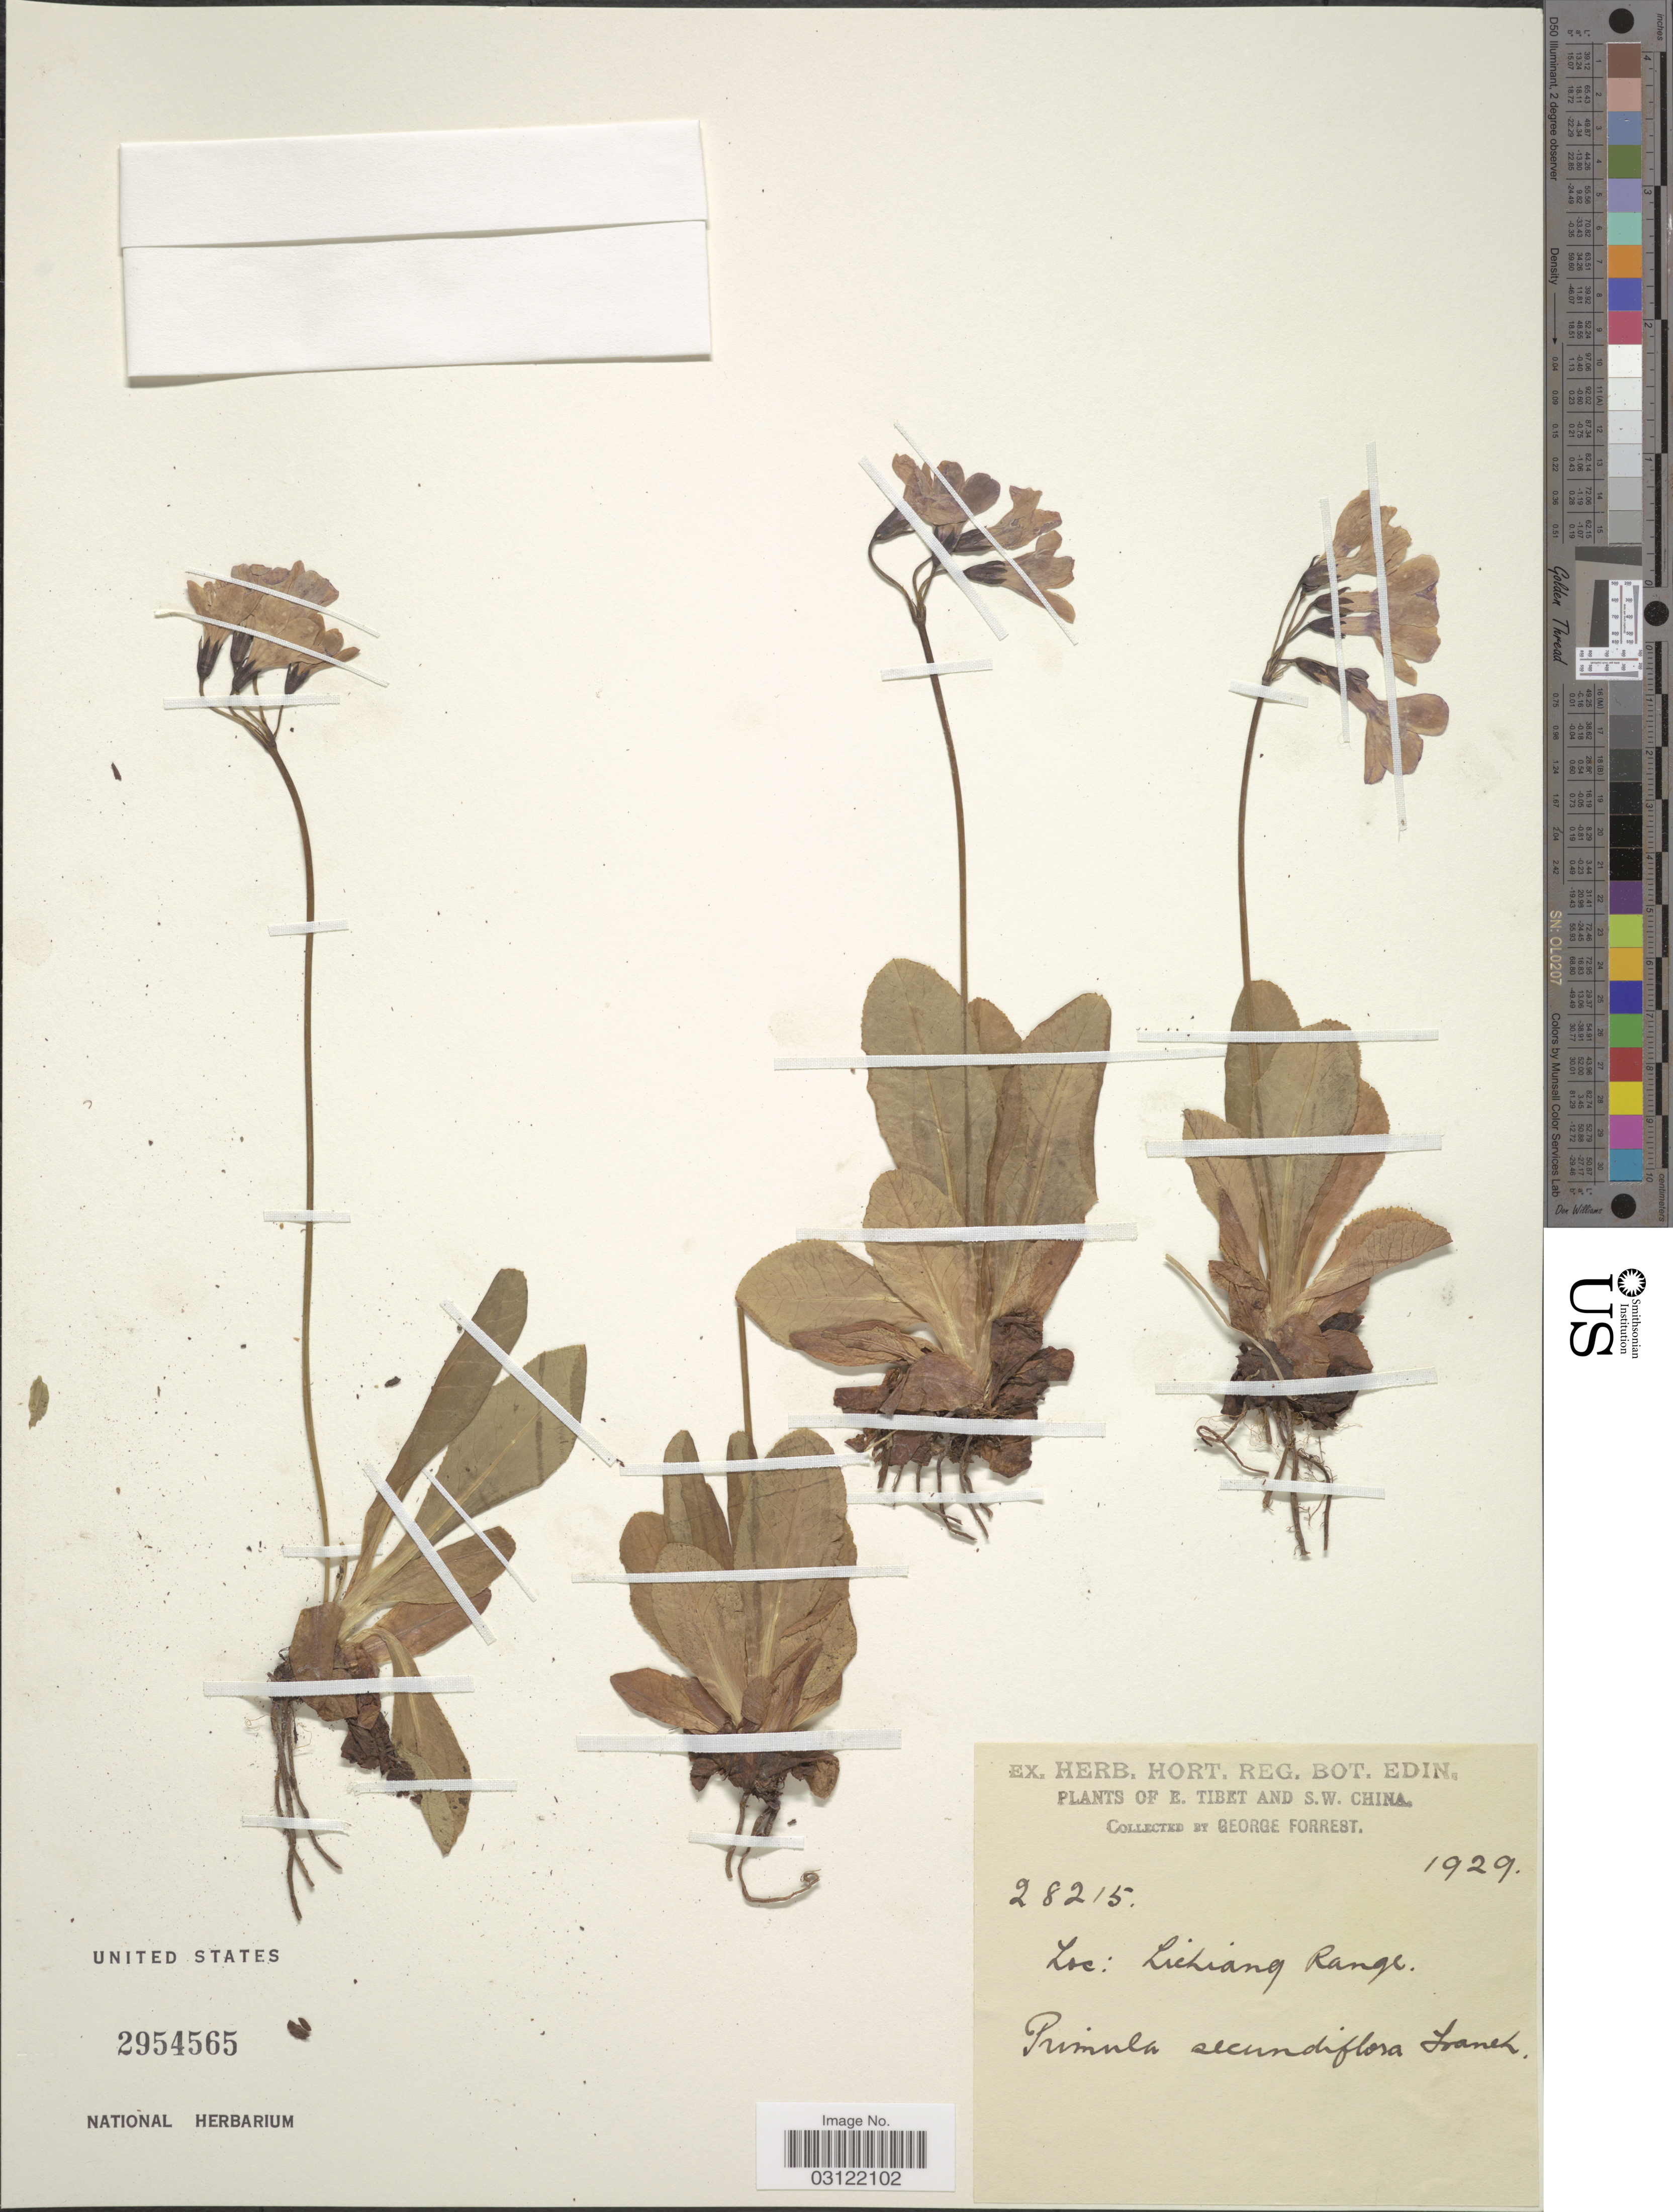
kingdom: Plantae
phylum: Tracheophyta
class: Magnoliopsida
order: Ericales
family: Primulaceae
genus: Primula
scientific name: Primula secundiflora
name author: Franch.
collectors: G. Forrest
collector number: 28215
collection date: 1929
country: China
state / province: Xizang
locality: E. Tibet and S.W. China. Lichiang Range.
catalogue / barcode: US 2954565